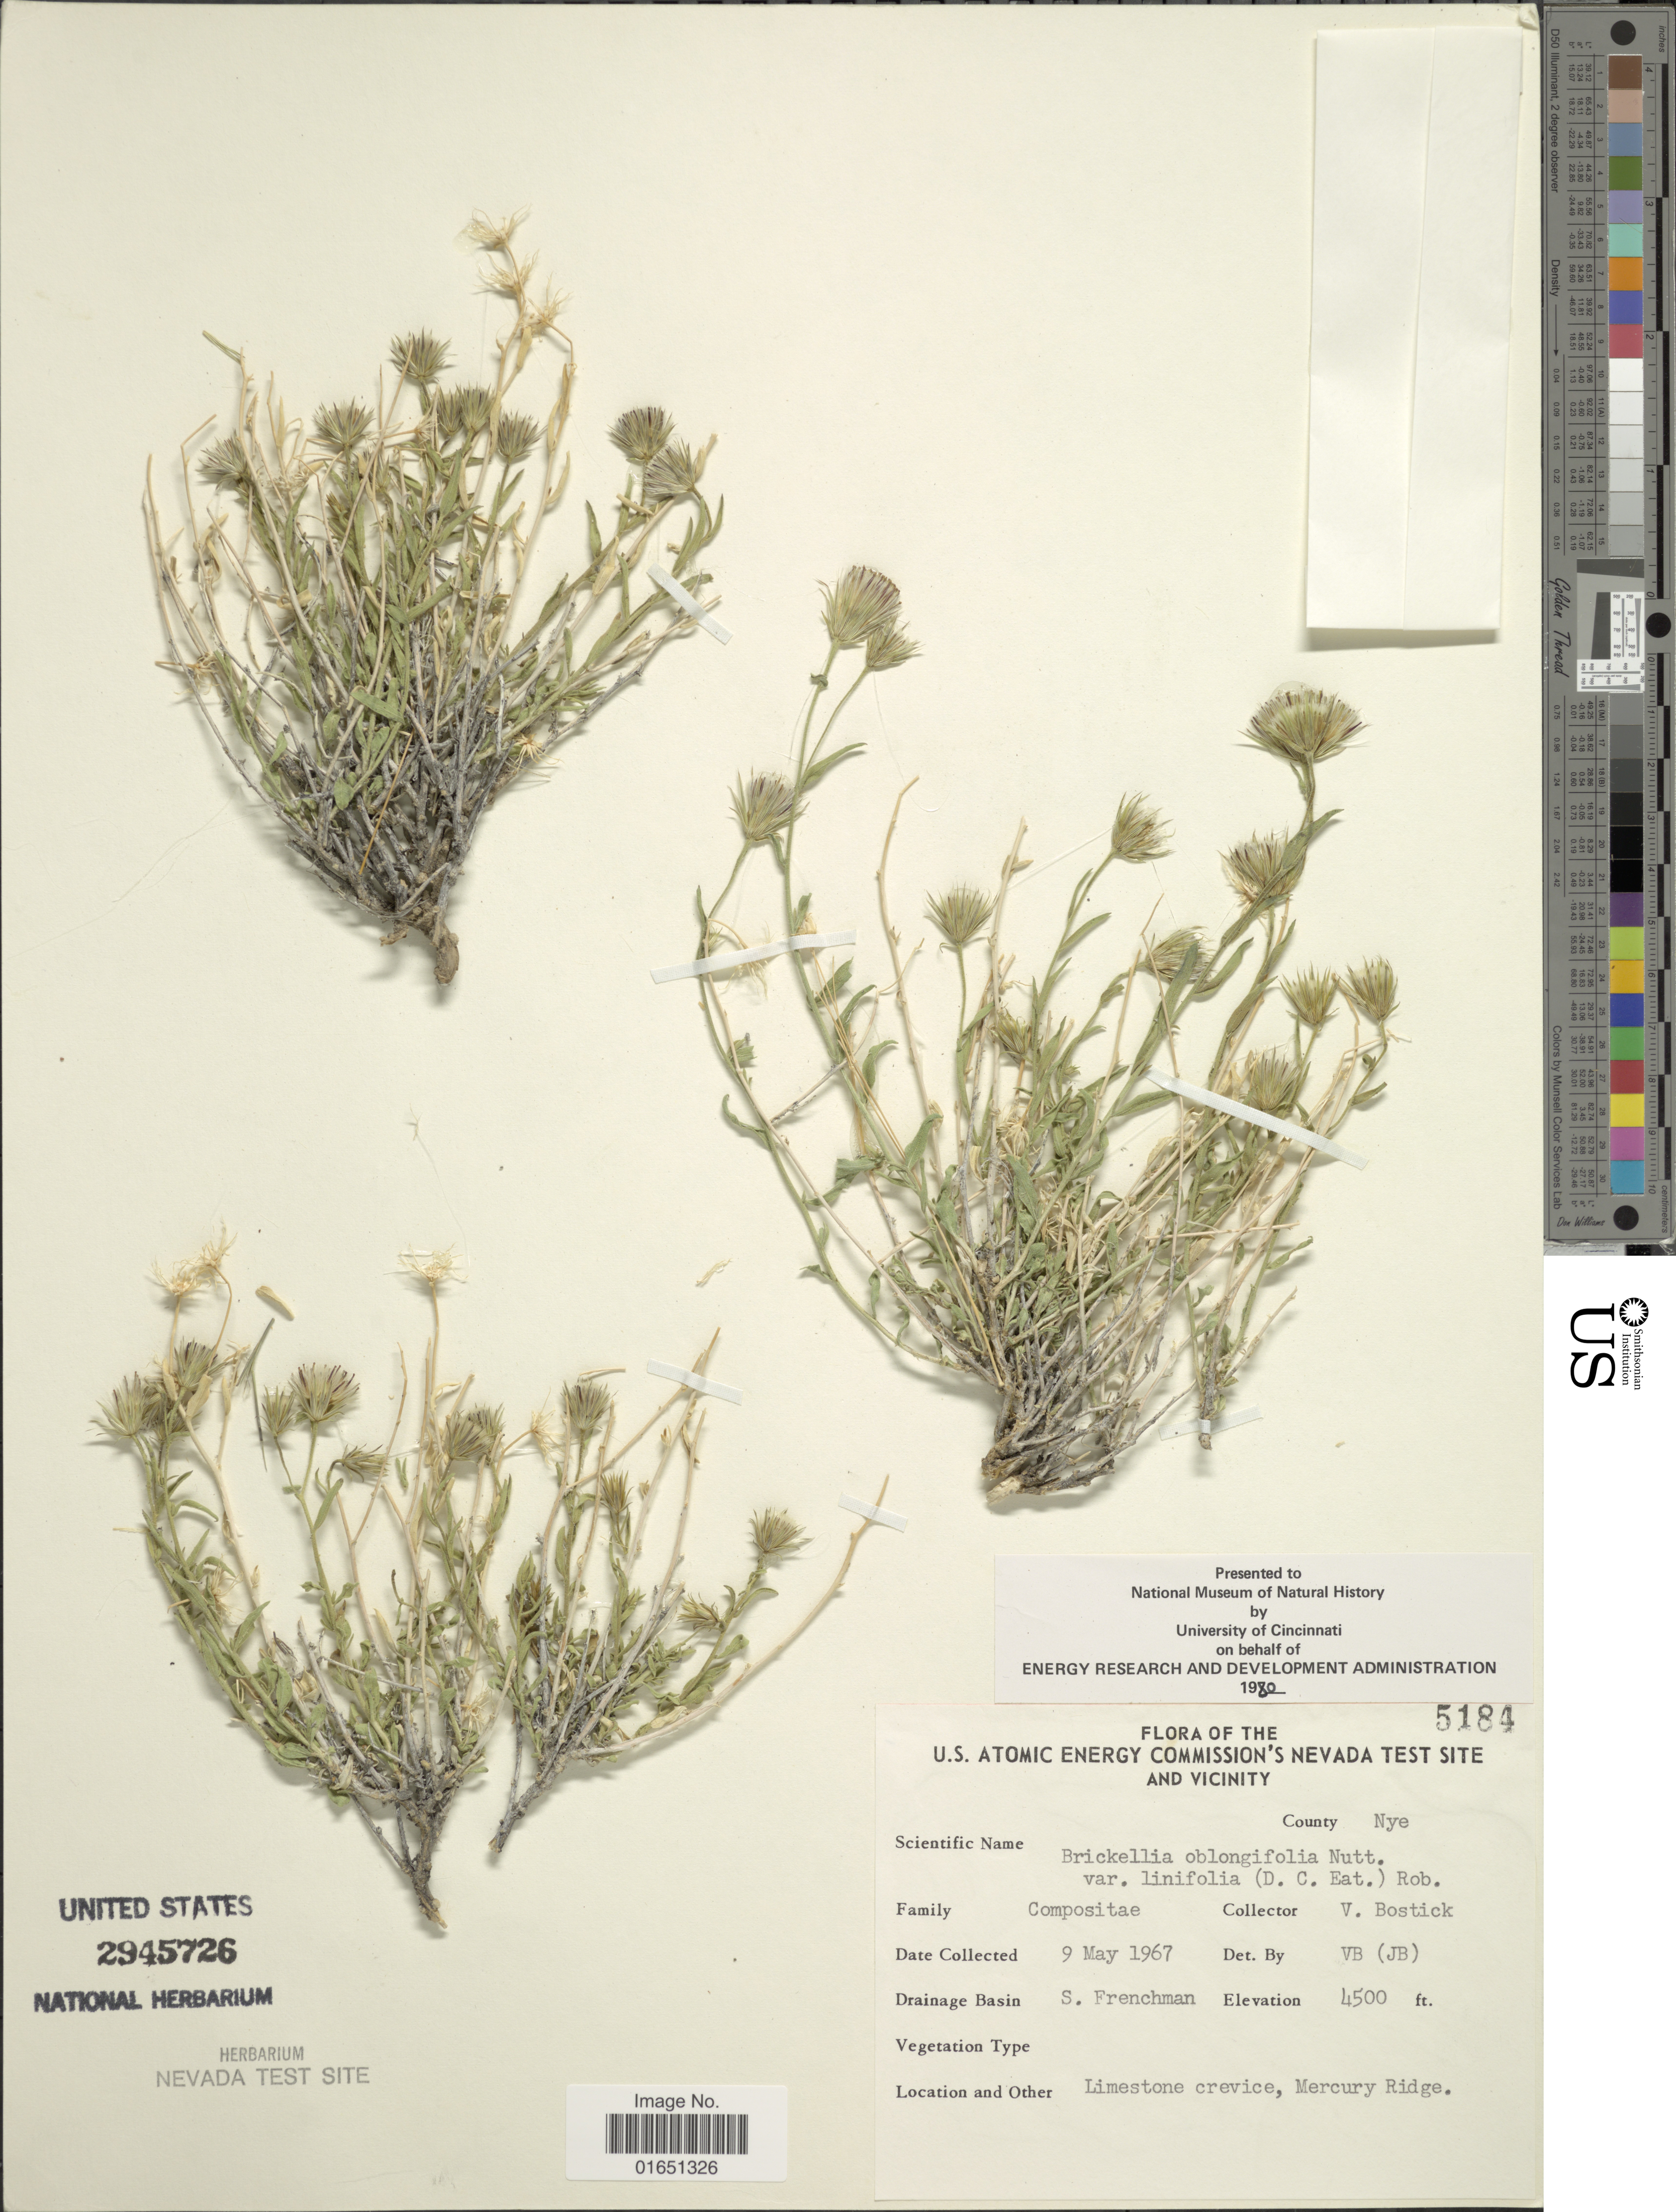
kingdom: Plantae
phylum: Tracheophyta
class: Magnoliopsida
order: Asterales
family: Asteraceae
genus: Brickellia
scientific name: Brickellia oblongifolia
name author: Nutt.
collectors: V. Bostick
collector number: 5184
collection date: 1967-05-09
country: United States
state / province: Nevada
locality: The U.S. Atomic Energy Commission's Nevada Test Site and vicinity, County Nye, Drainage Basin S. Frenchman, Limestone crevice, Mercury Ridge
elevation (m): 1372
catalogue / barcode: US 2945726